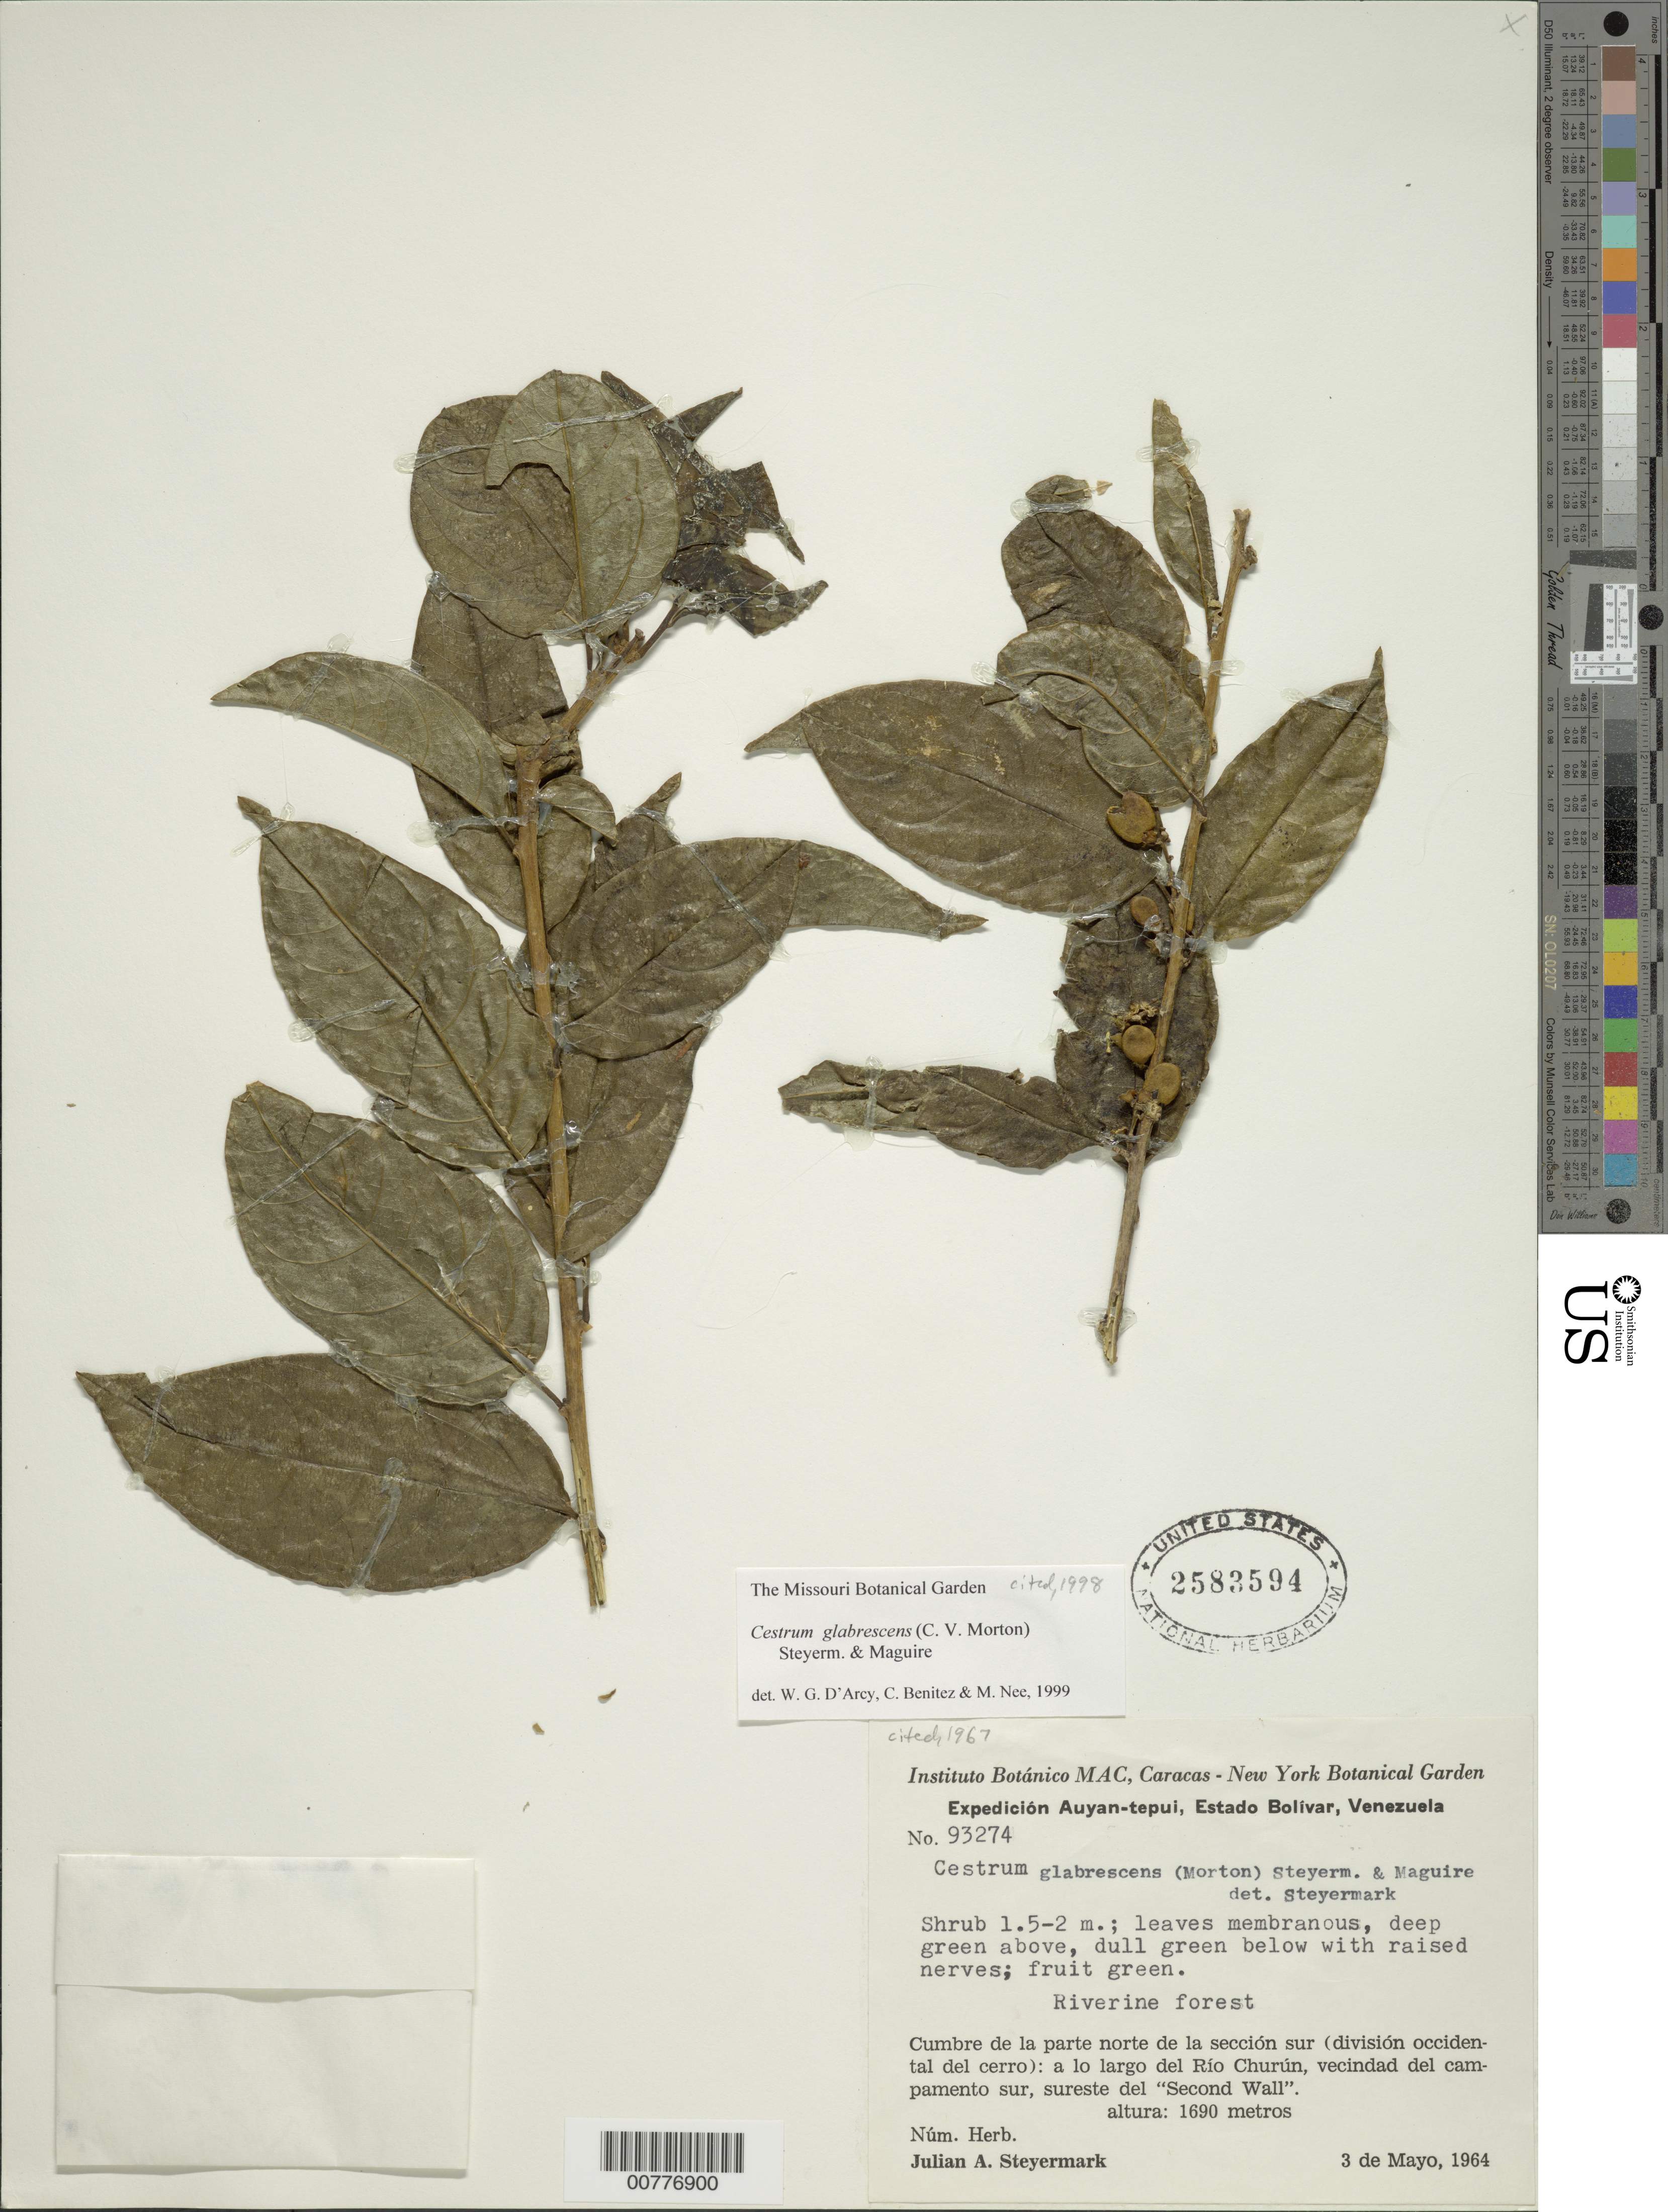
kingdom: Plantae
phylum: Tracheophyta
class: Magnoliopsida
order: Solanales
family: Solanaceae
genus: Cestrum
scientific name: Cestrum glabrescens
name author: (C.V. Morton) Steyerm. & Maguire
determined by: D'Arcy, W. G.; Benítez, C. E.; Nee, M. H.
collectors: J. Steyermark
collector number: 93274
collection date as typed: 3-May-64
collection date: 1964-05-03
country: Venezuela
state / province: Bolívar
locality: Auyan-tepuí, Río Churún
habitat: Riverine forest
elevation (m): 1690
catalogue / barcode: US 2583594